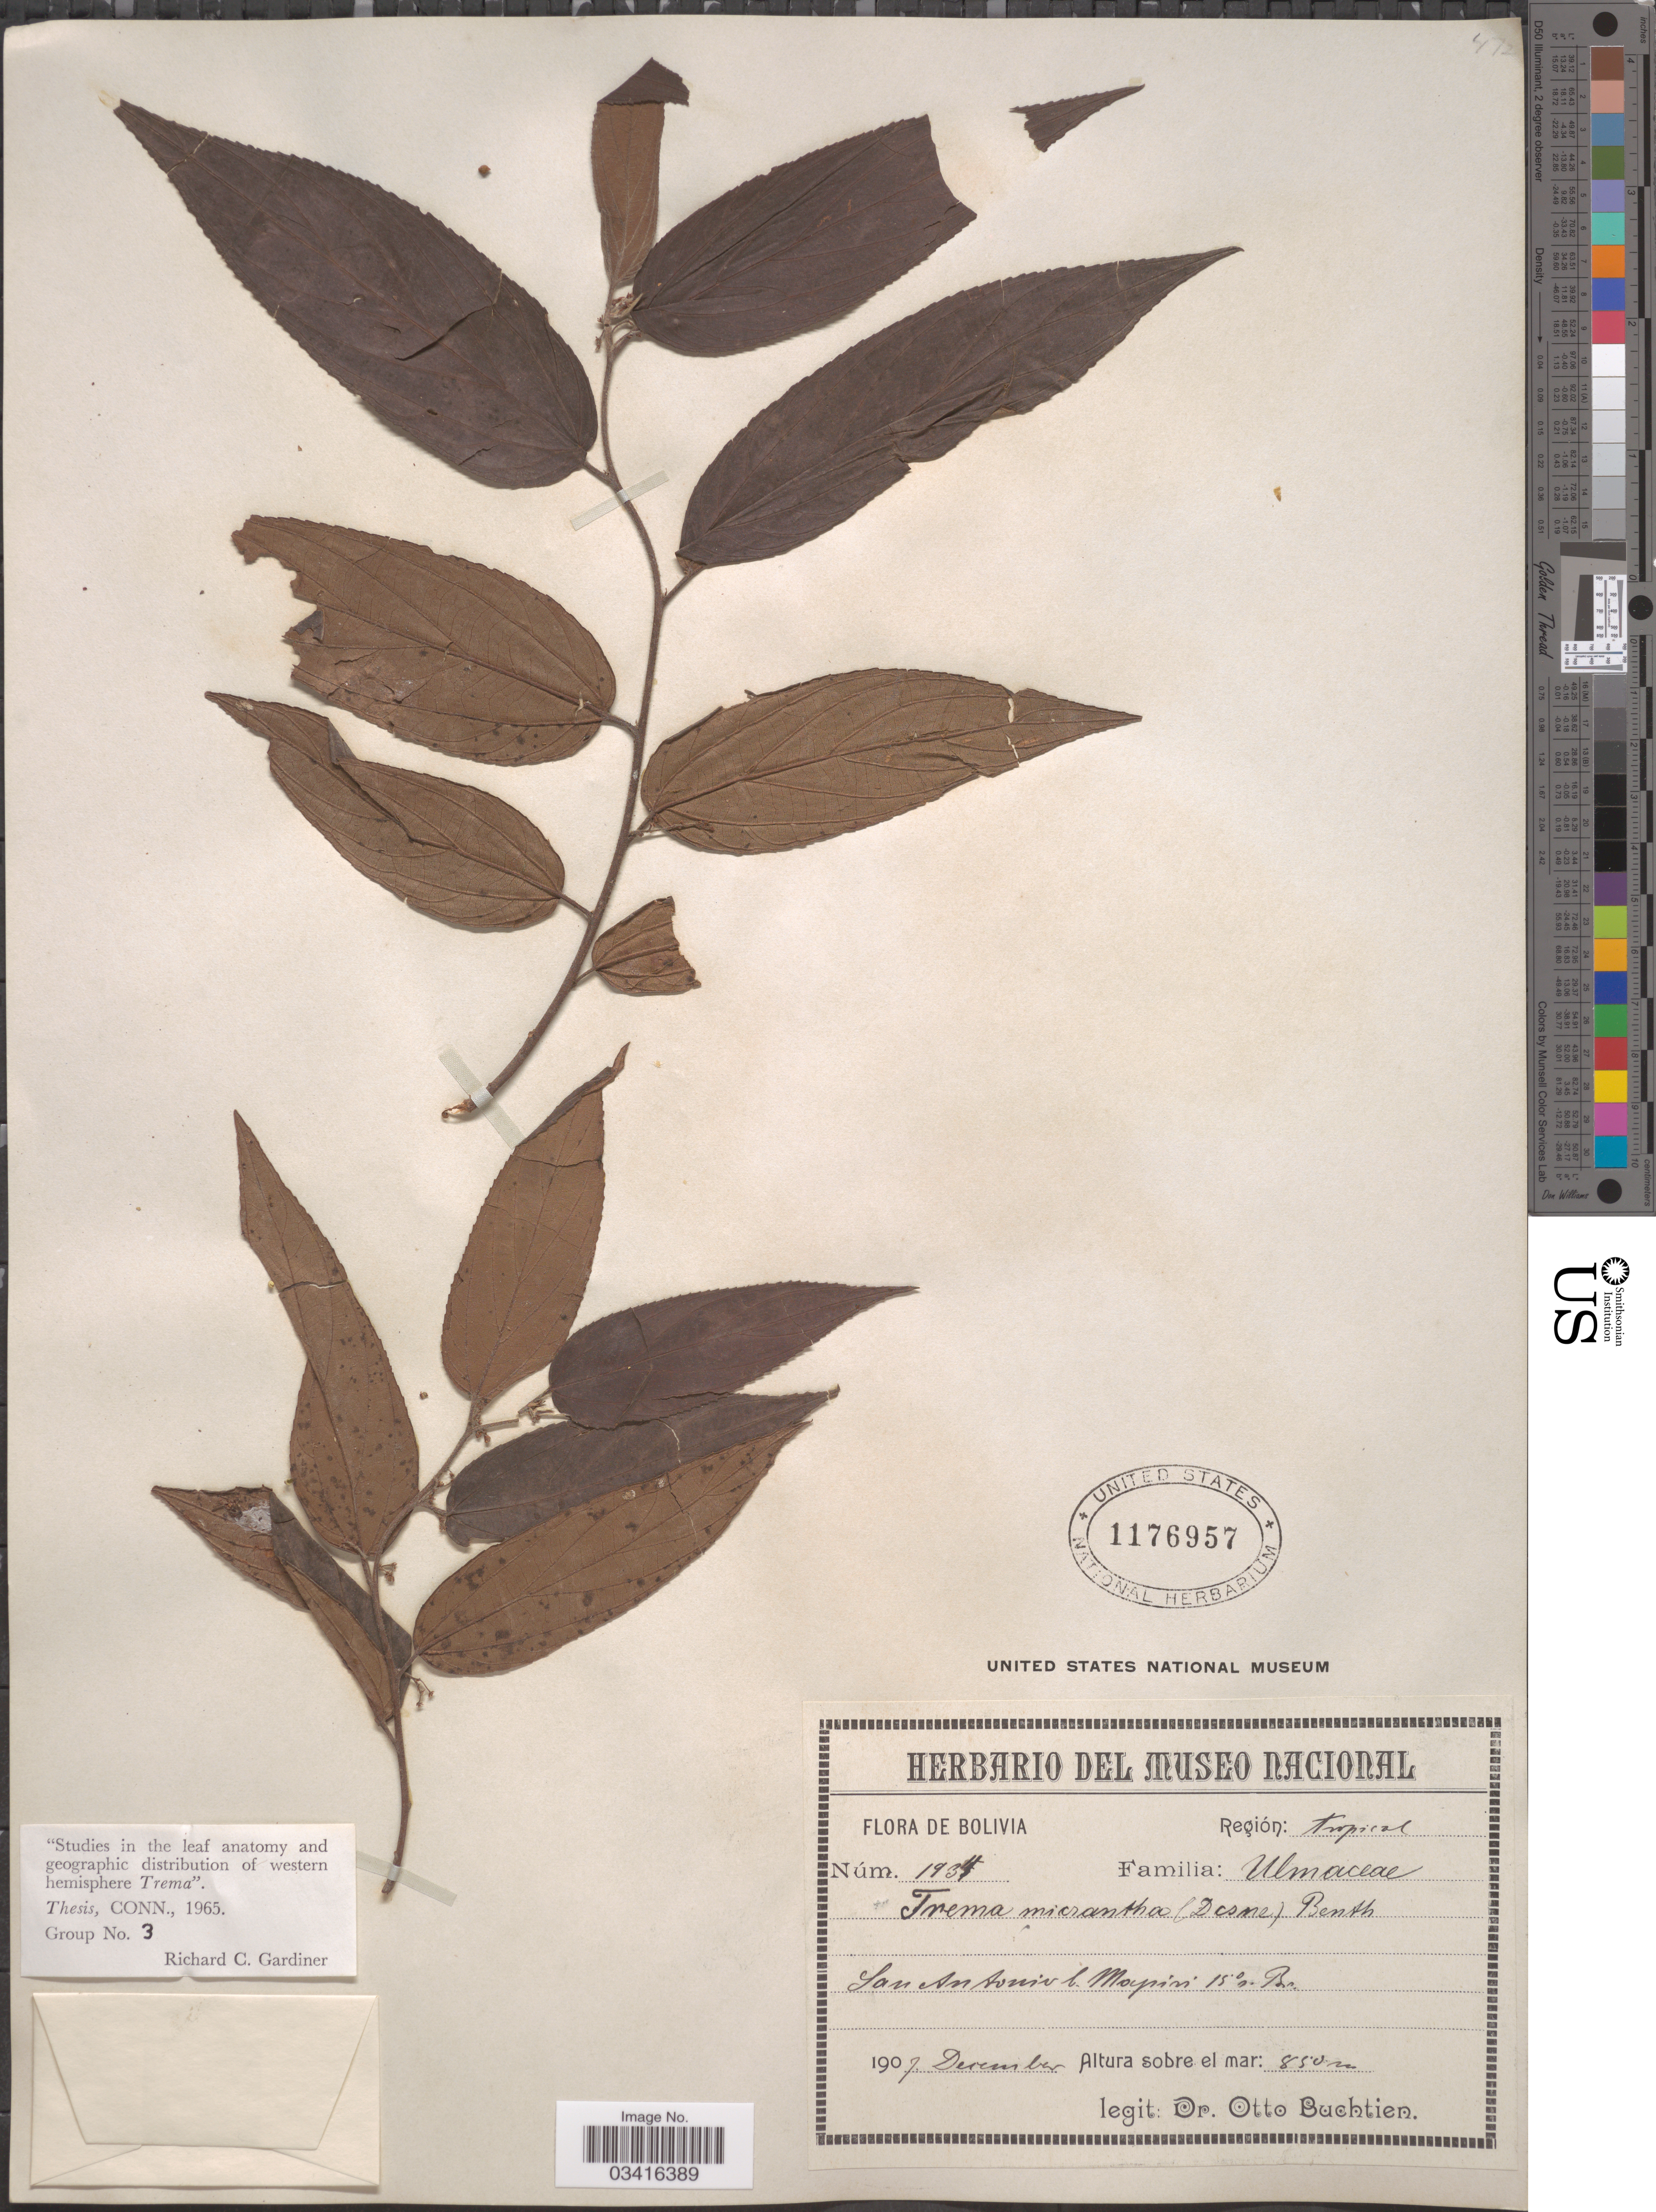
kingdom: Plantae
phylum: Tracheophyta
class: Magnoliopsida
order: Rosales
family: Cannabaceae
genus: Trema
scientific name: Trema micranthum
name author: (L.) Blume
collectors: O. Buchtien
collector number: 1934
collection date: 1907-12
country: Bolivia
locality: Región: tropical. San Antonio l. Mapiri 15° s. Br.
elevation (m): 850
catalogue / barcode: US 1176957